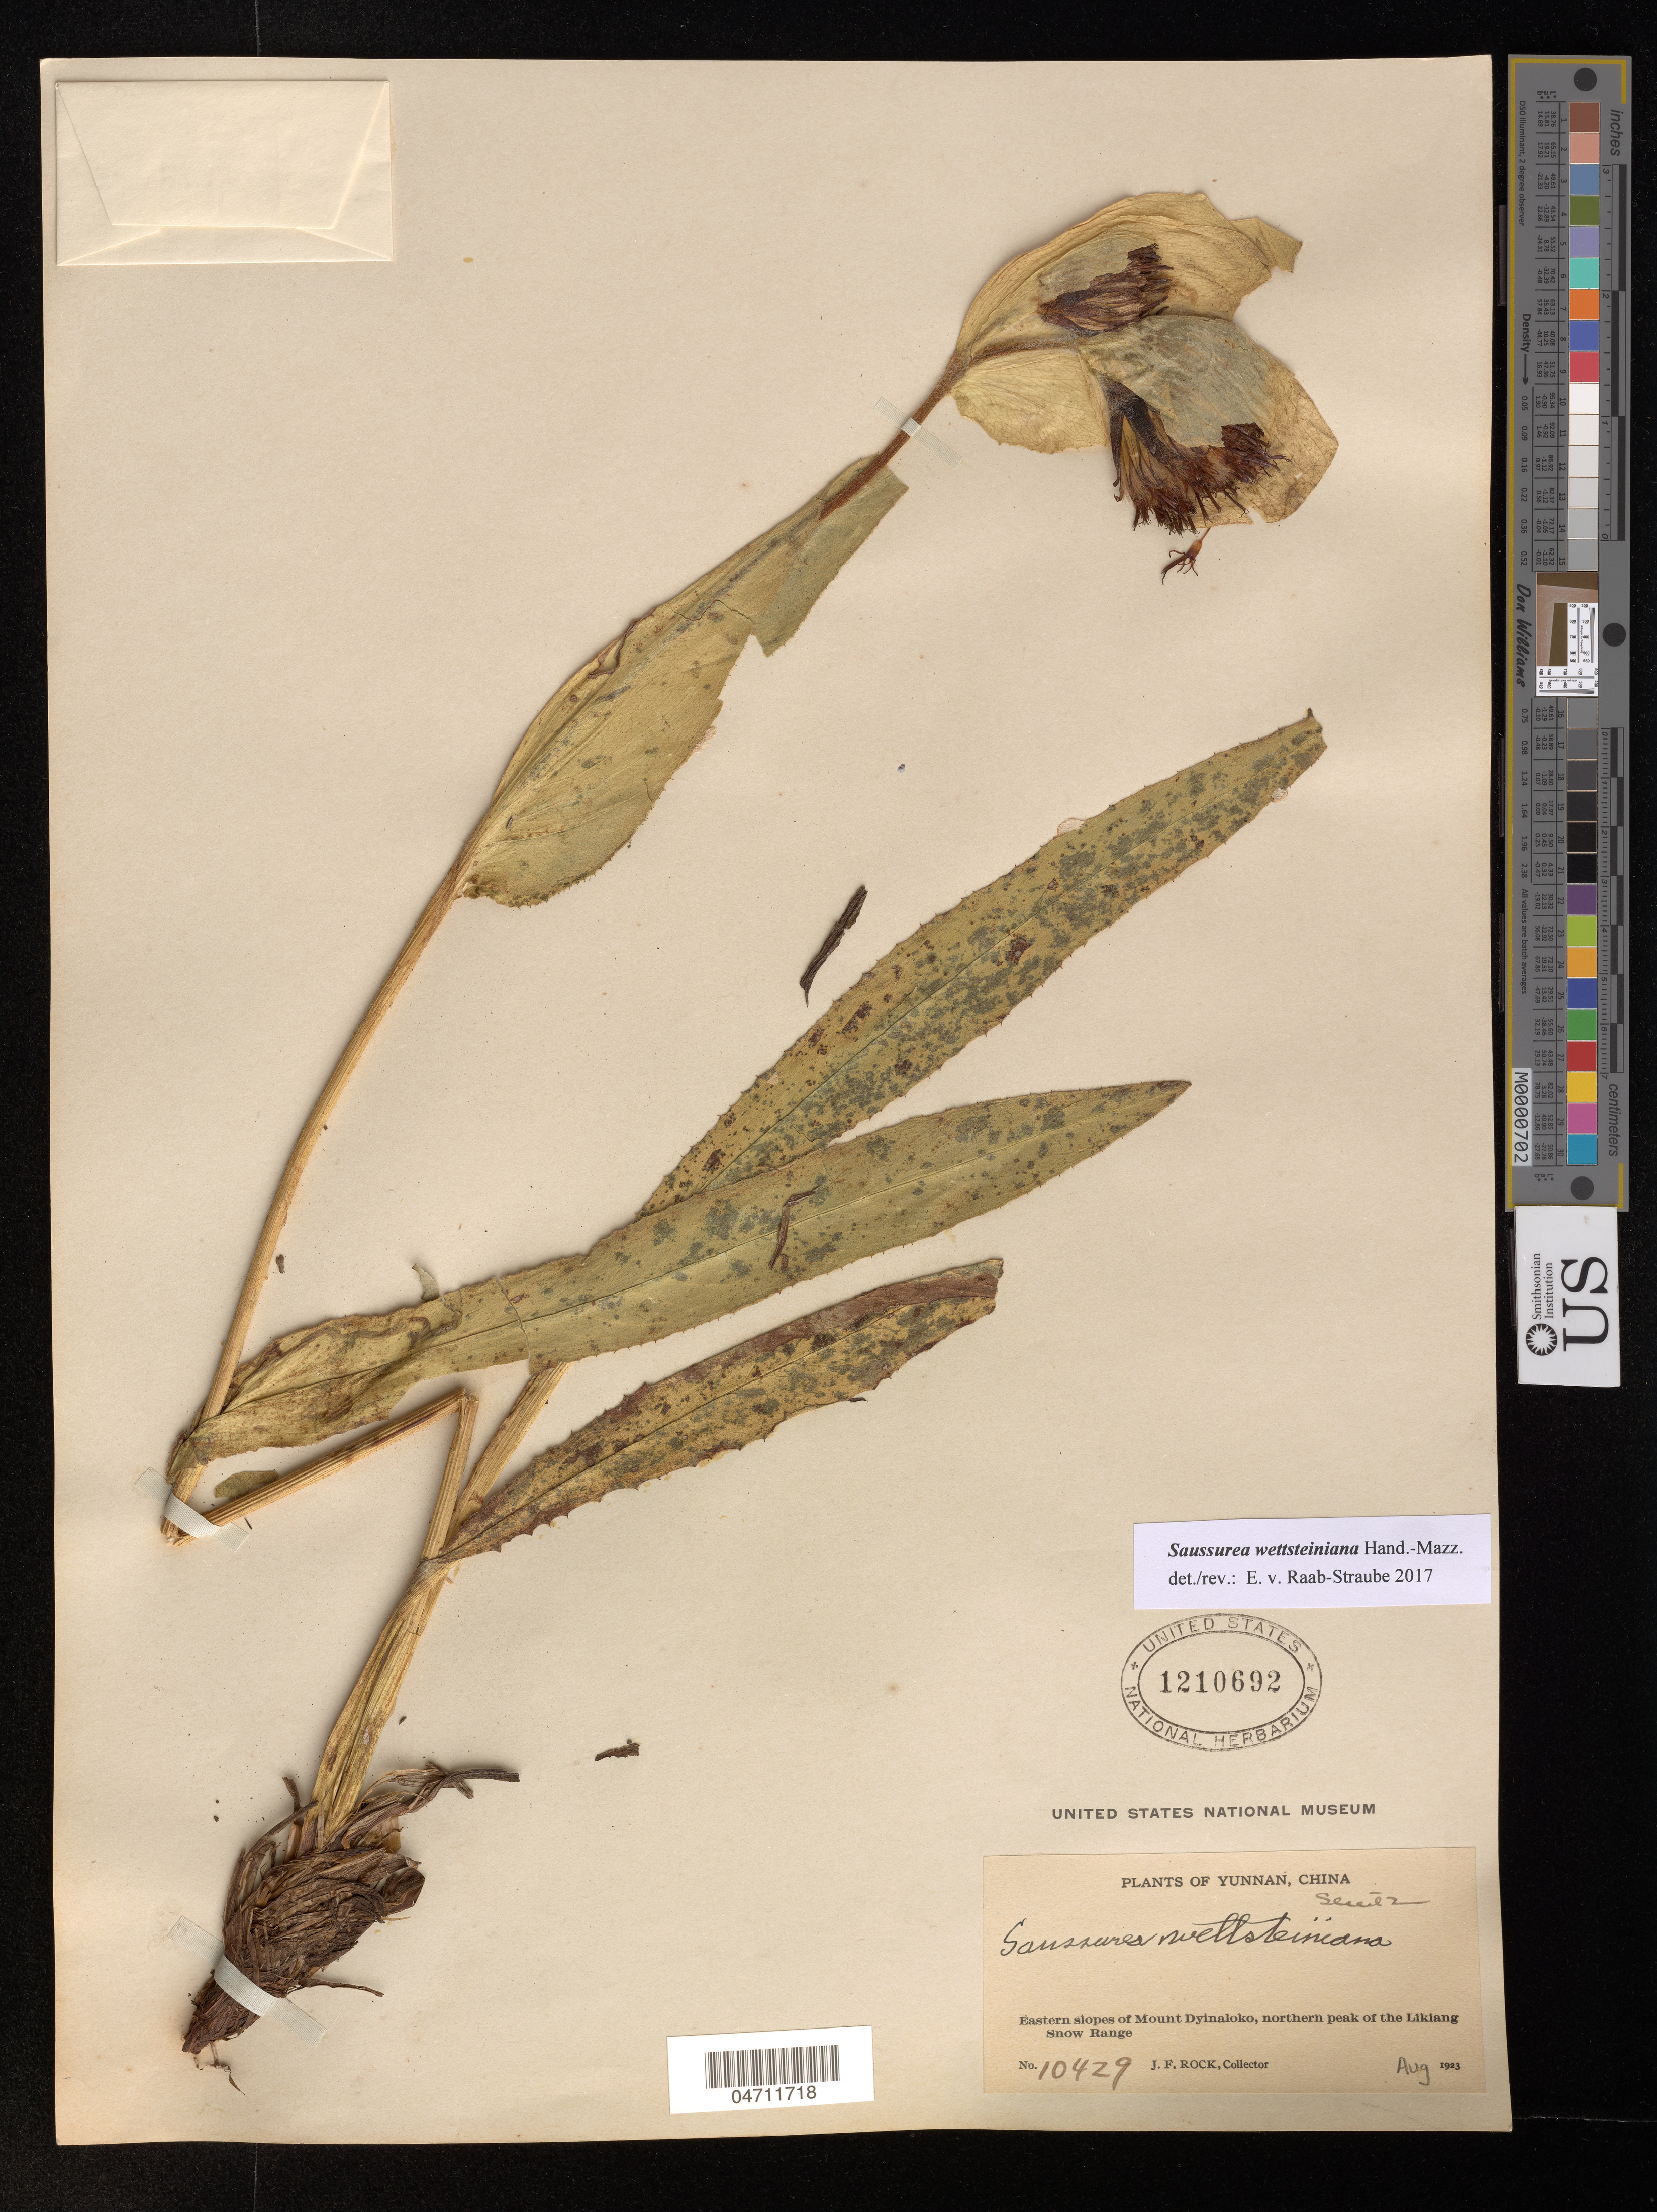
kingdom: Plantae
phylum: Tracheophyta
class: Magnoliopsida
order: Asterales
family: Asteraceae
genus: Saussurea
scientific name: Saussurea wettsteiniana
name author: Hand.-Mazz.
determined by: Raab-Straube, Eckhard von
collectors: J. Rock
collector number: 10429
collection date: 1923-08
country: China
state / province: Yunnan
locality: Eastern slopes of Mount Dyinaloko, northern peak of the Likiang Snow Range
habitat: Yukolo meadows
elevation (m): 3962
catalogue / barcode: US 1210692